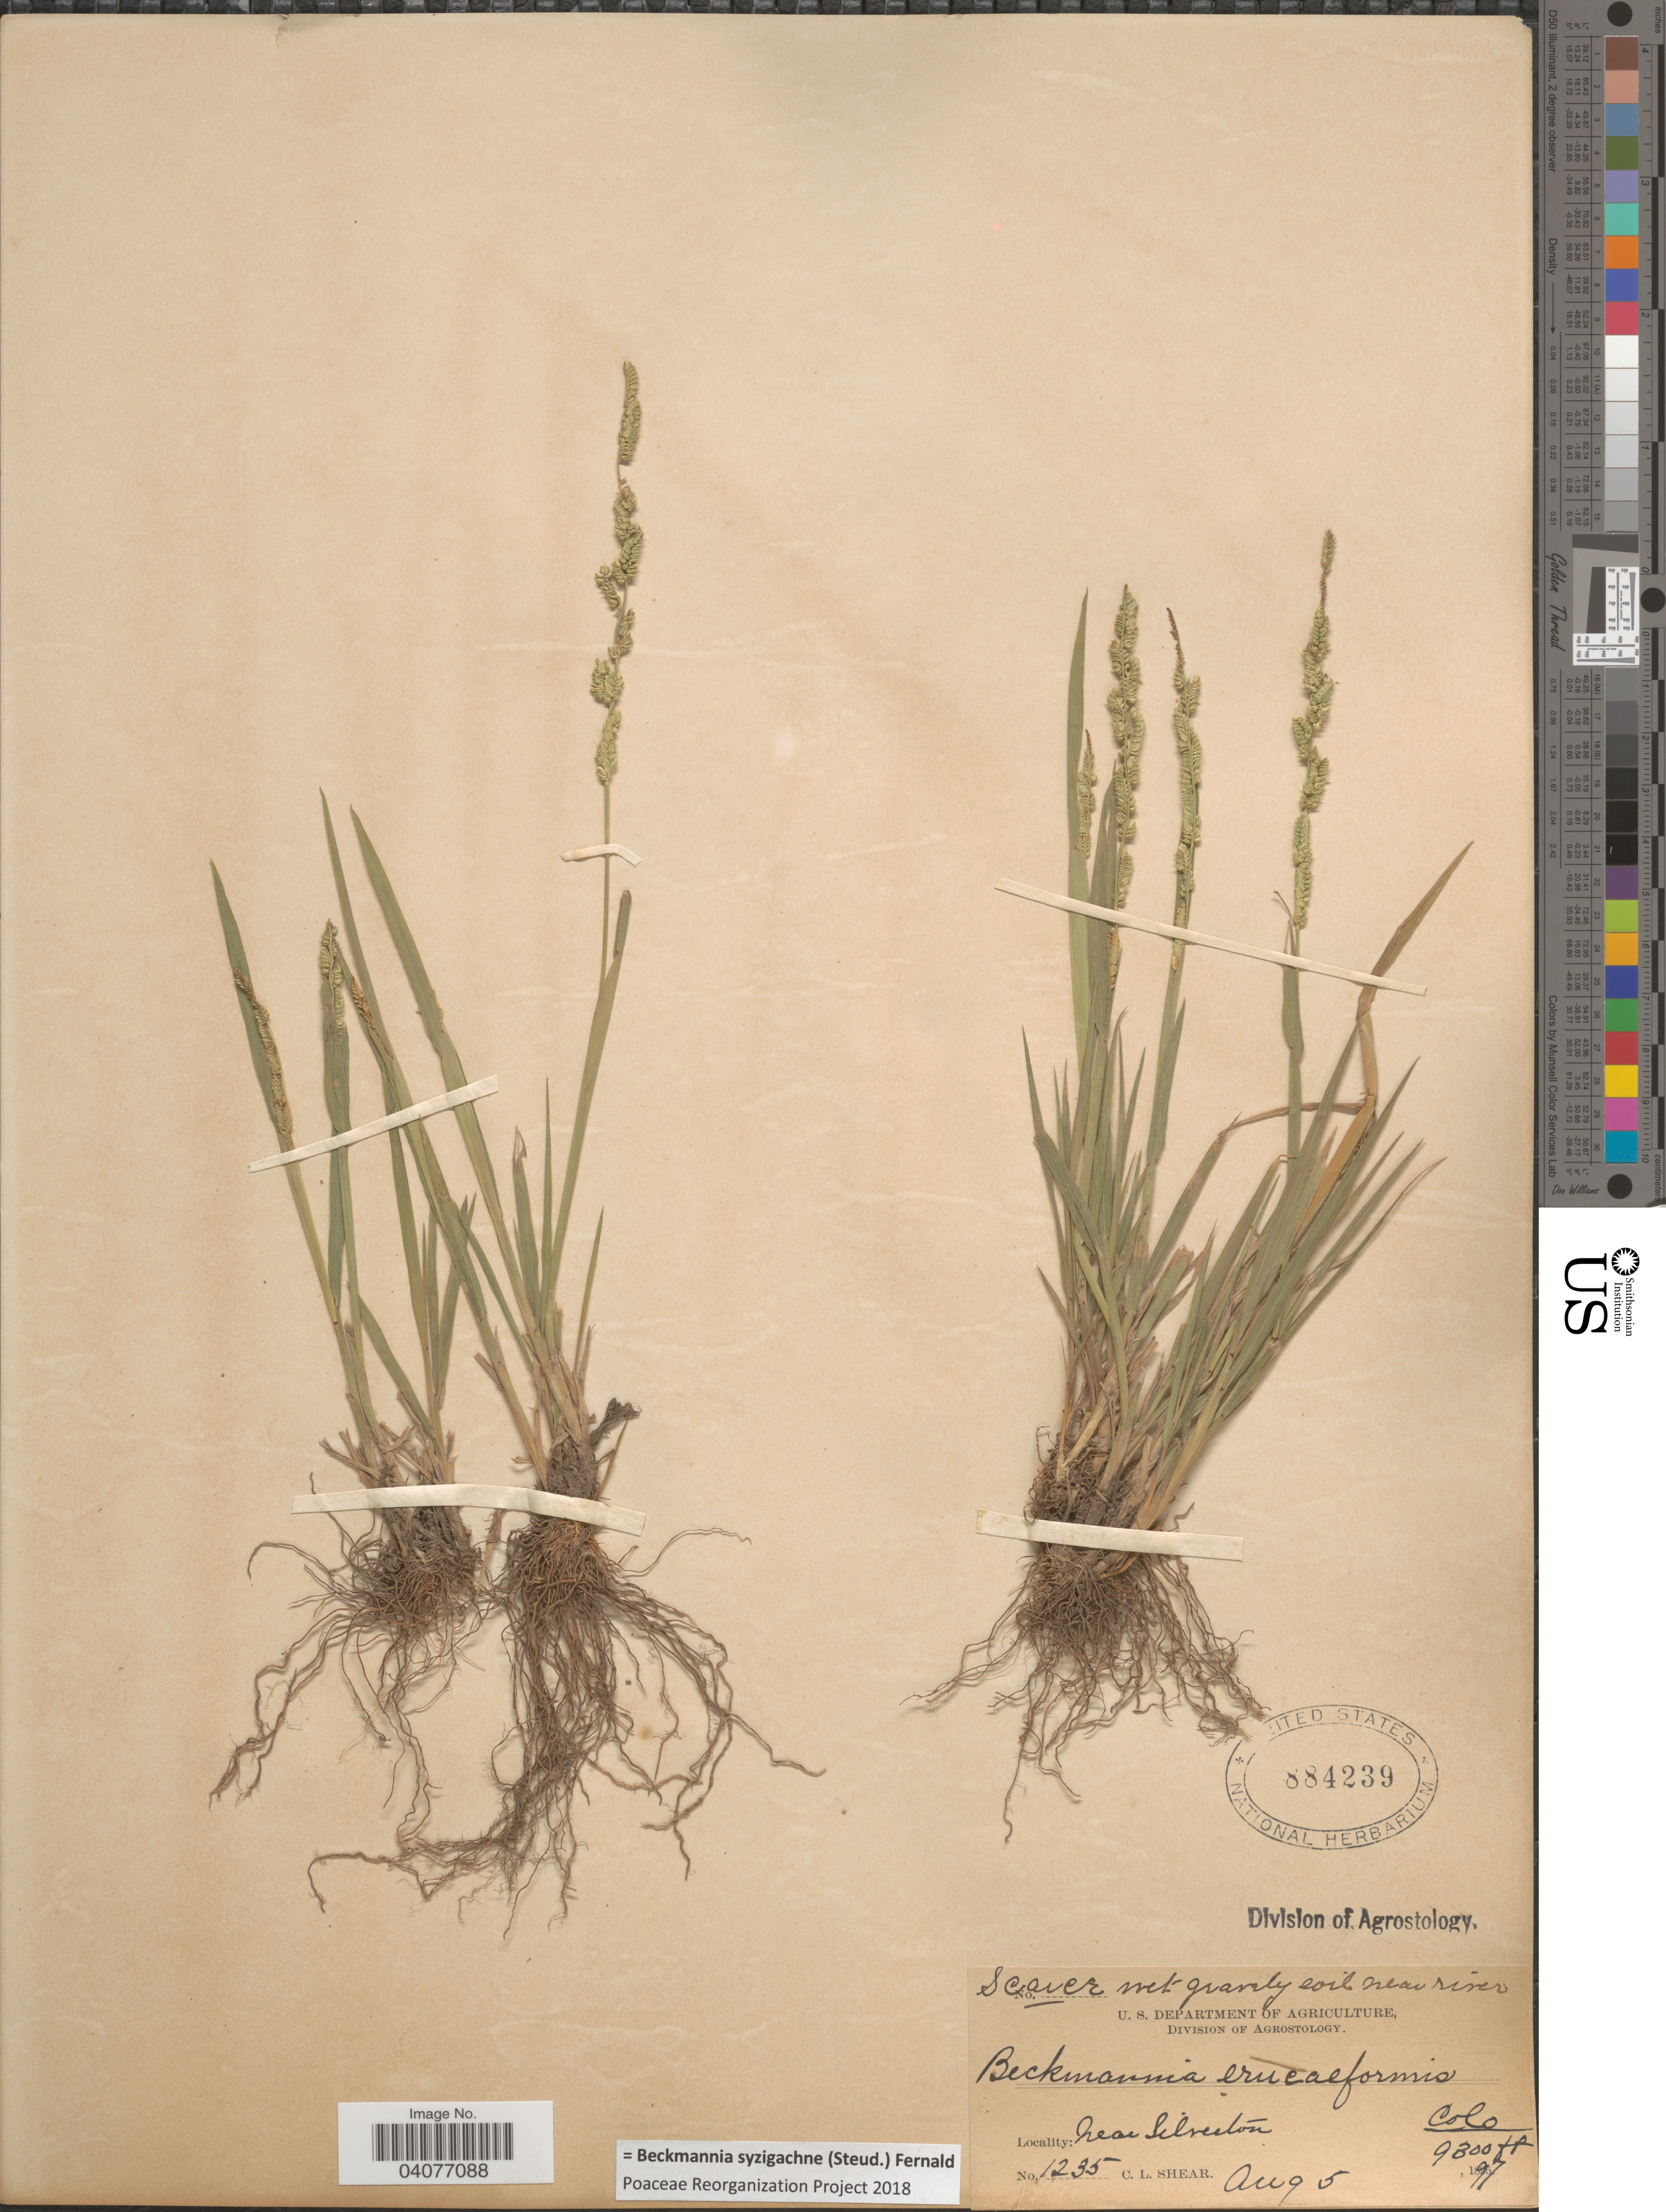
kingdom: Plantae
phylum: Tracheophyta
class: Liliopsida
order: Poales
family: Poaceae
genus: Beckmannia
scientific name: Beckmannia syzigachne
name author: (Steud.) Fernald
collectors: C. L. Shear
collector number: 1235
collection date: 1897-08-05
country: United States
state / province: Colorado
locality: Near Silverton.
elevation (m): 2835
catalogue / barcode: US 884239